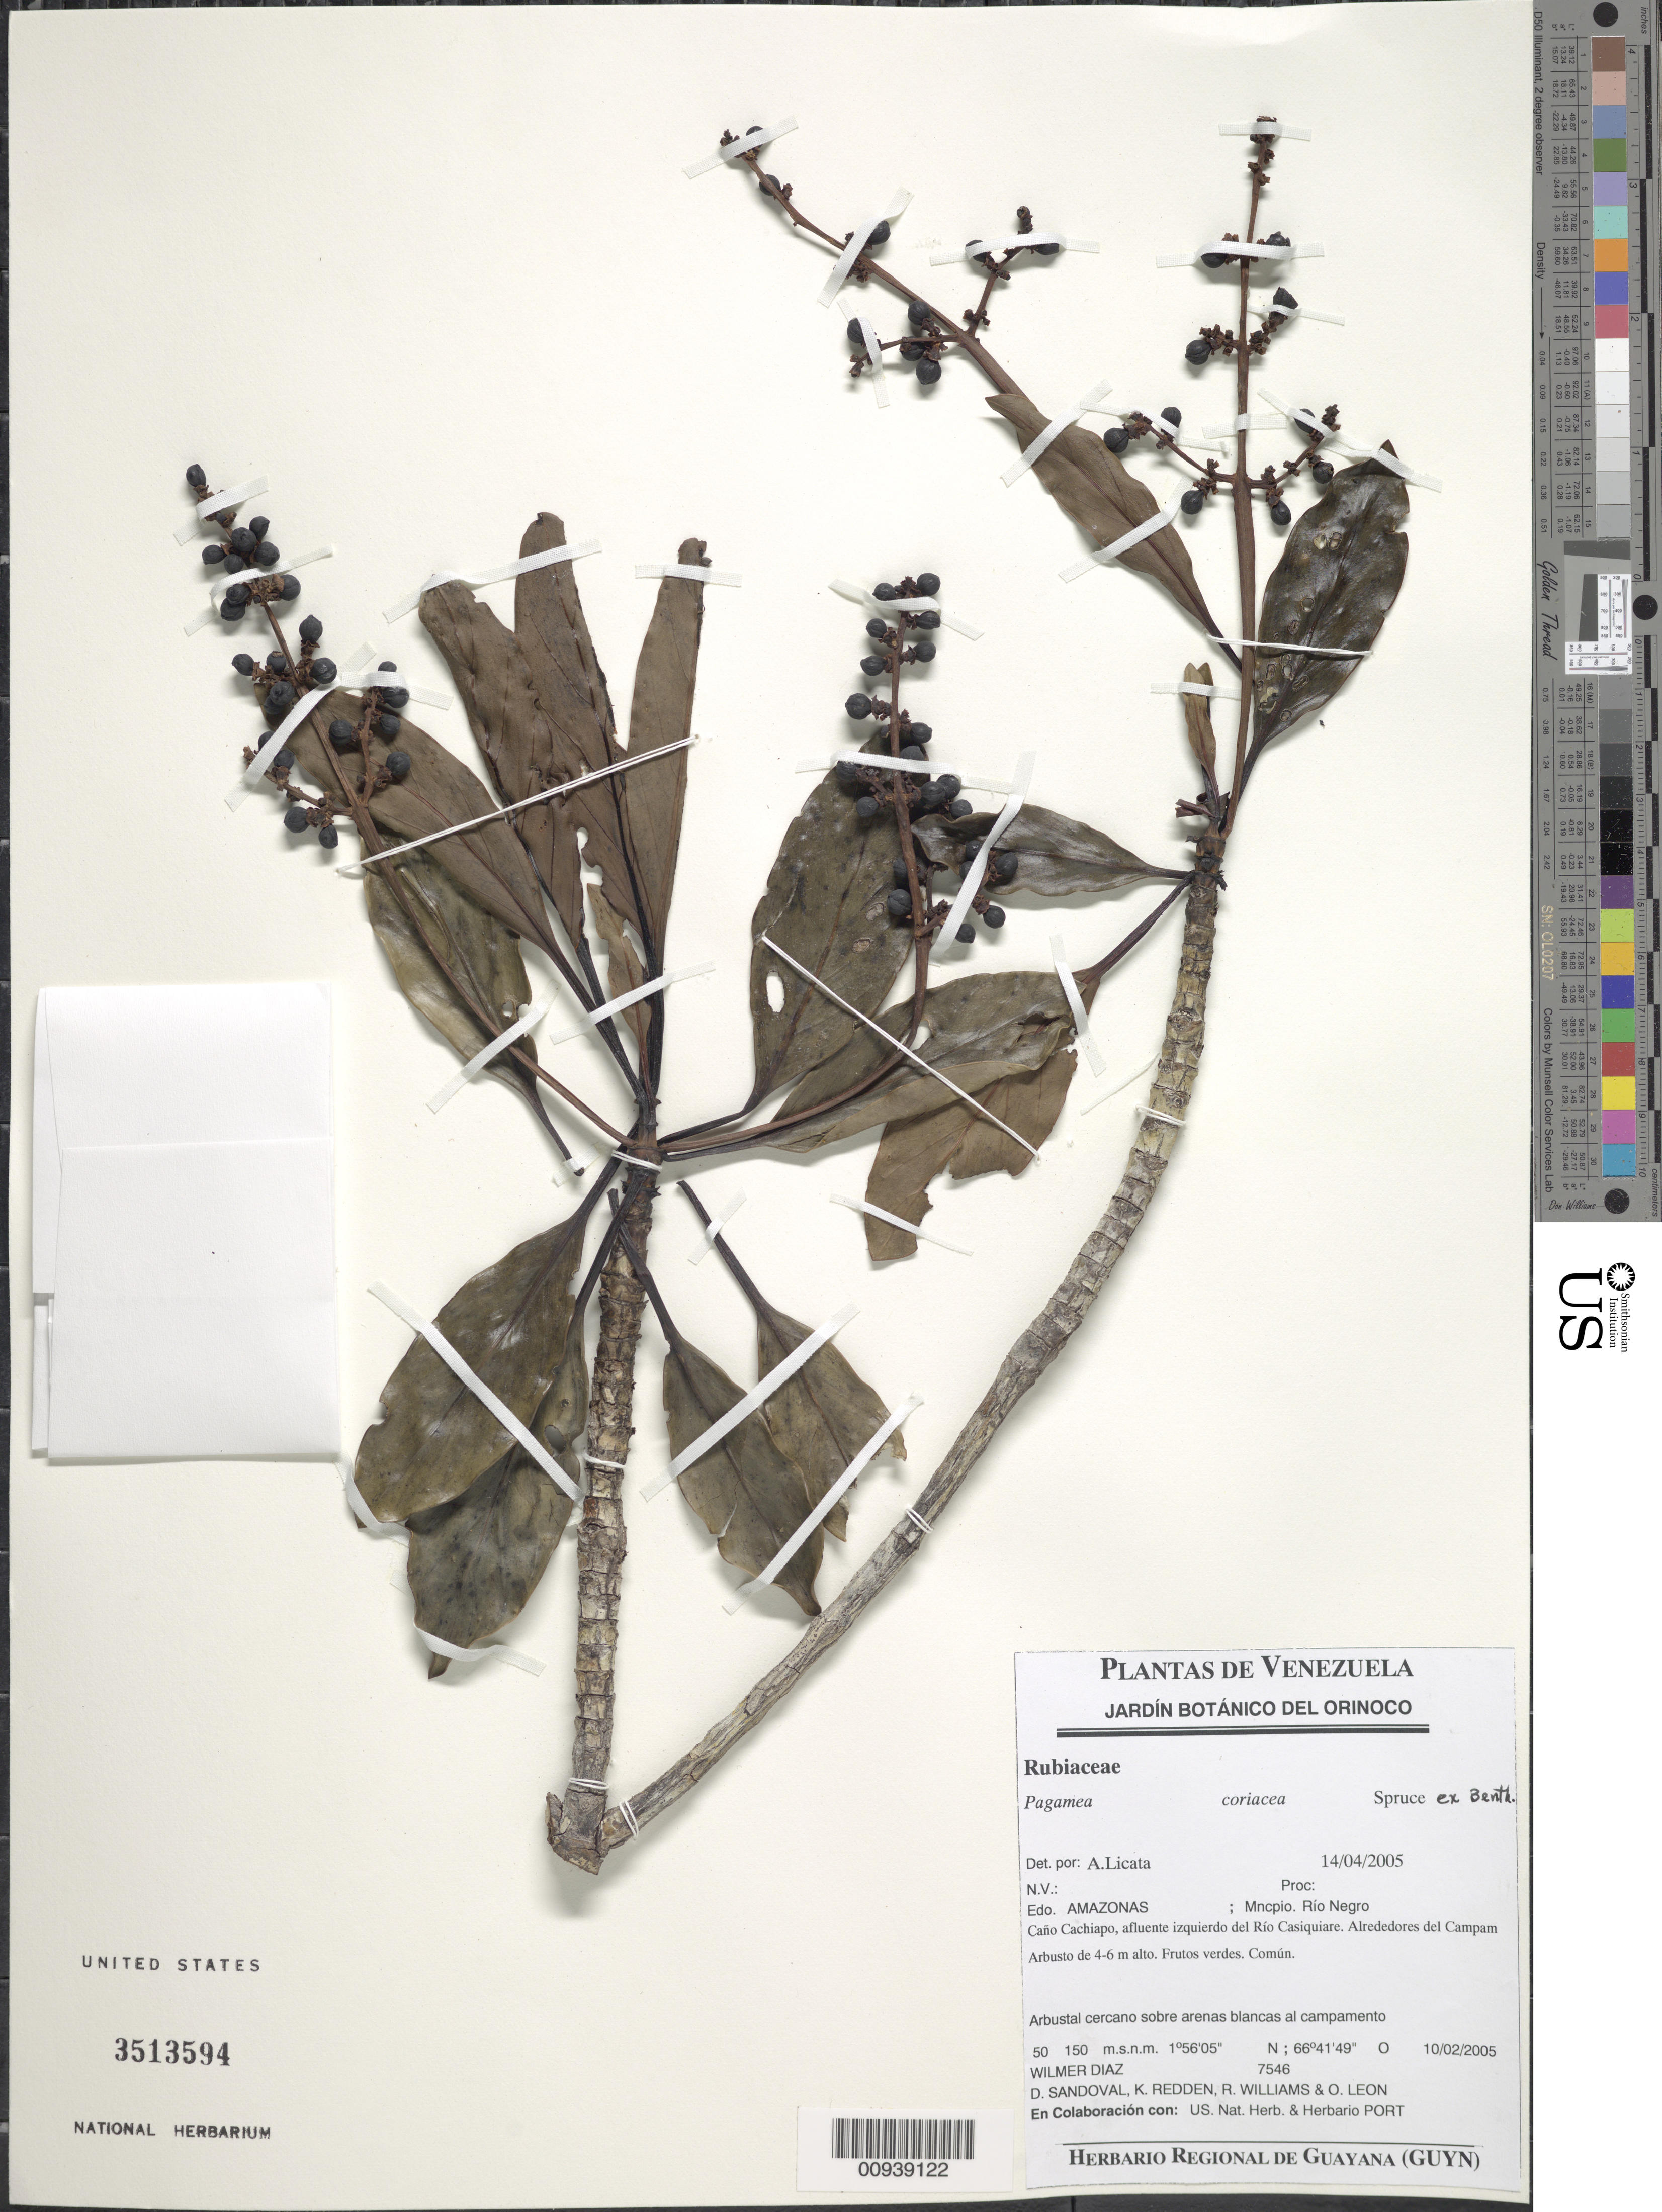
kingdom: Plantae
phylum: Tracheophyta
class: Magnoliopsida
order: Gentianales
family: Rubiaceae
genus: Pagamea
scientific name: Pagamea coriacea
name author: Spruce ex Benth.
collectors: W. Díaz P., D. Sandoval, K. M. Redden, R. Williams & O. León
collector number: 7546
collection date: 2005-02-10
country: Venezuela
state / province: Amazonas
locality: Edo. Amazonas, Mncpio. Rio Negro, Cano Cachiapo, afluente izquiare, Alrededores del Campam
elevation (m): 50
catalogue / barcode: US 3513594